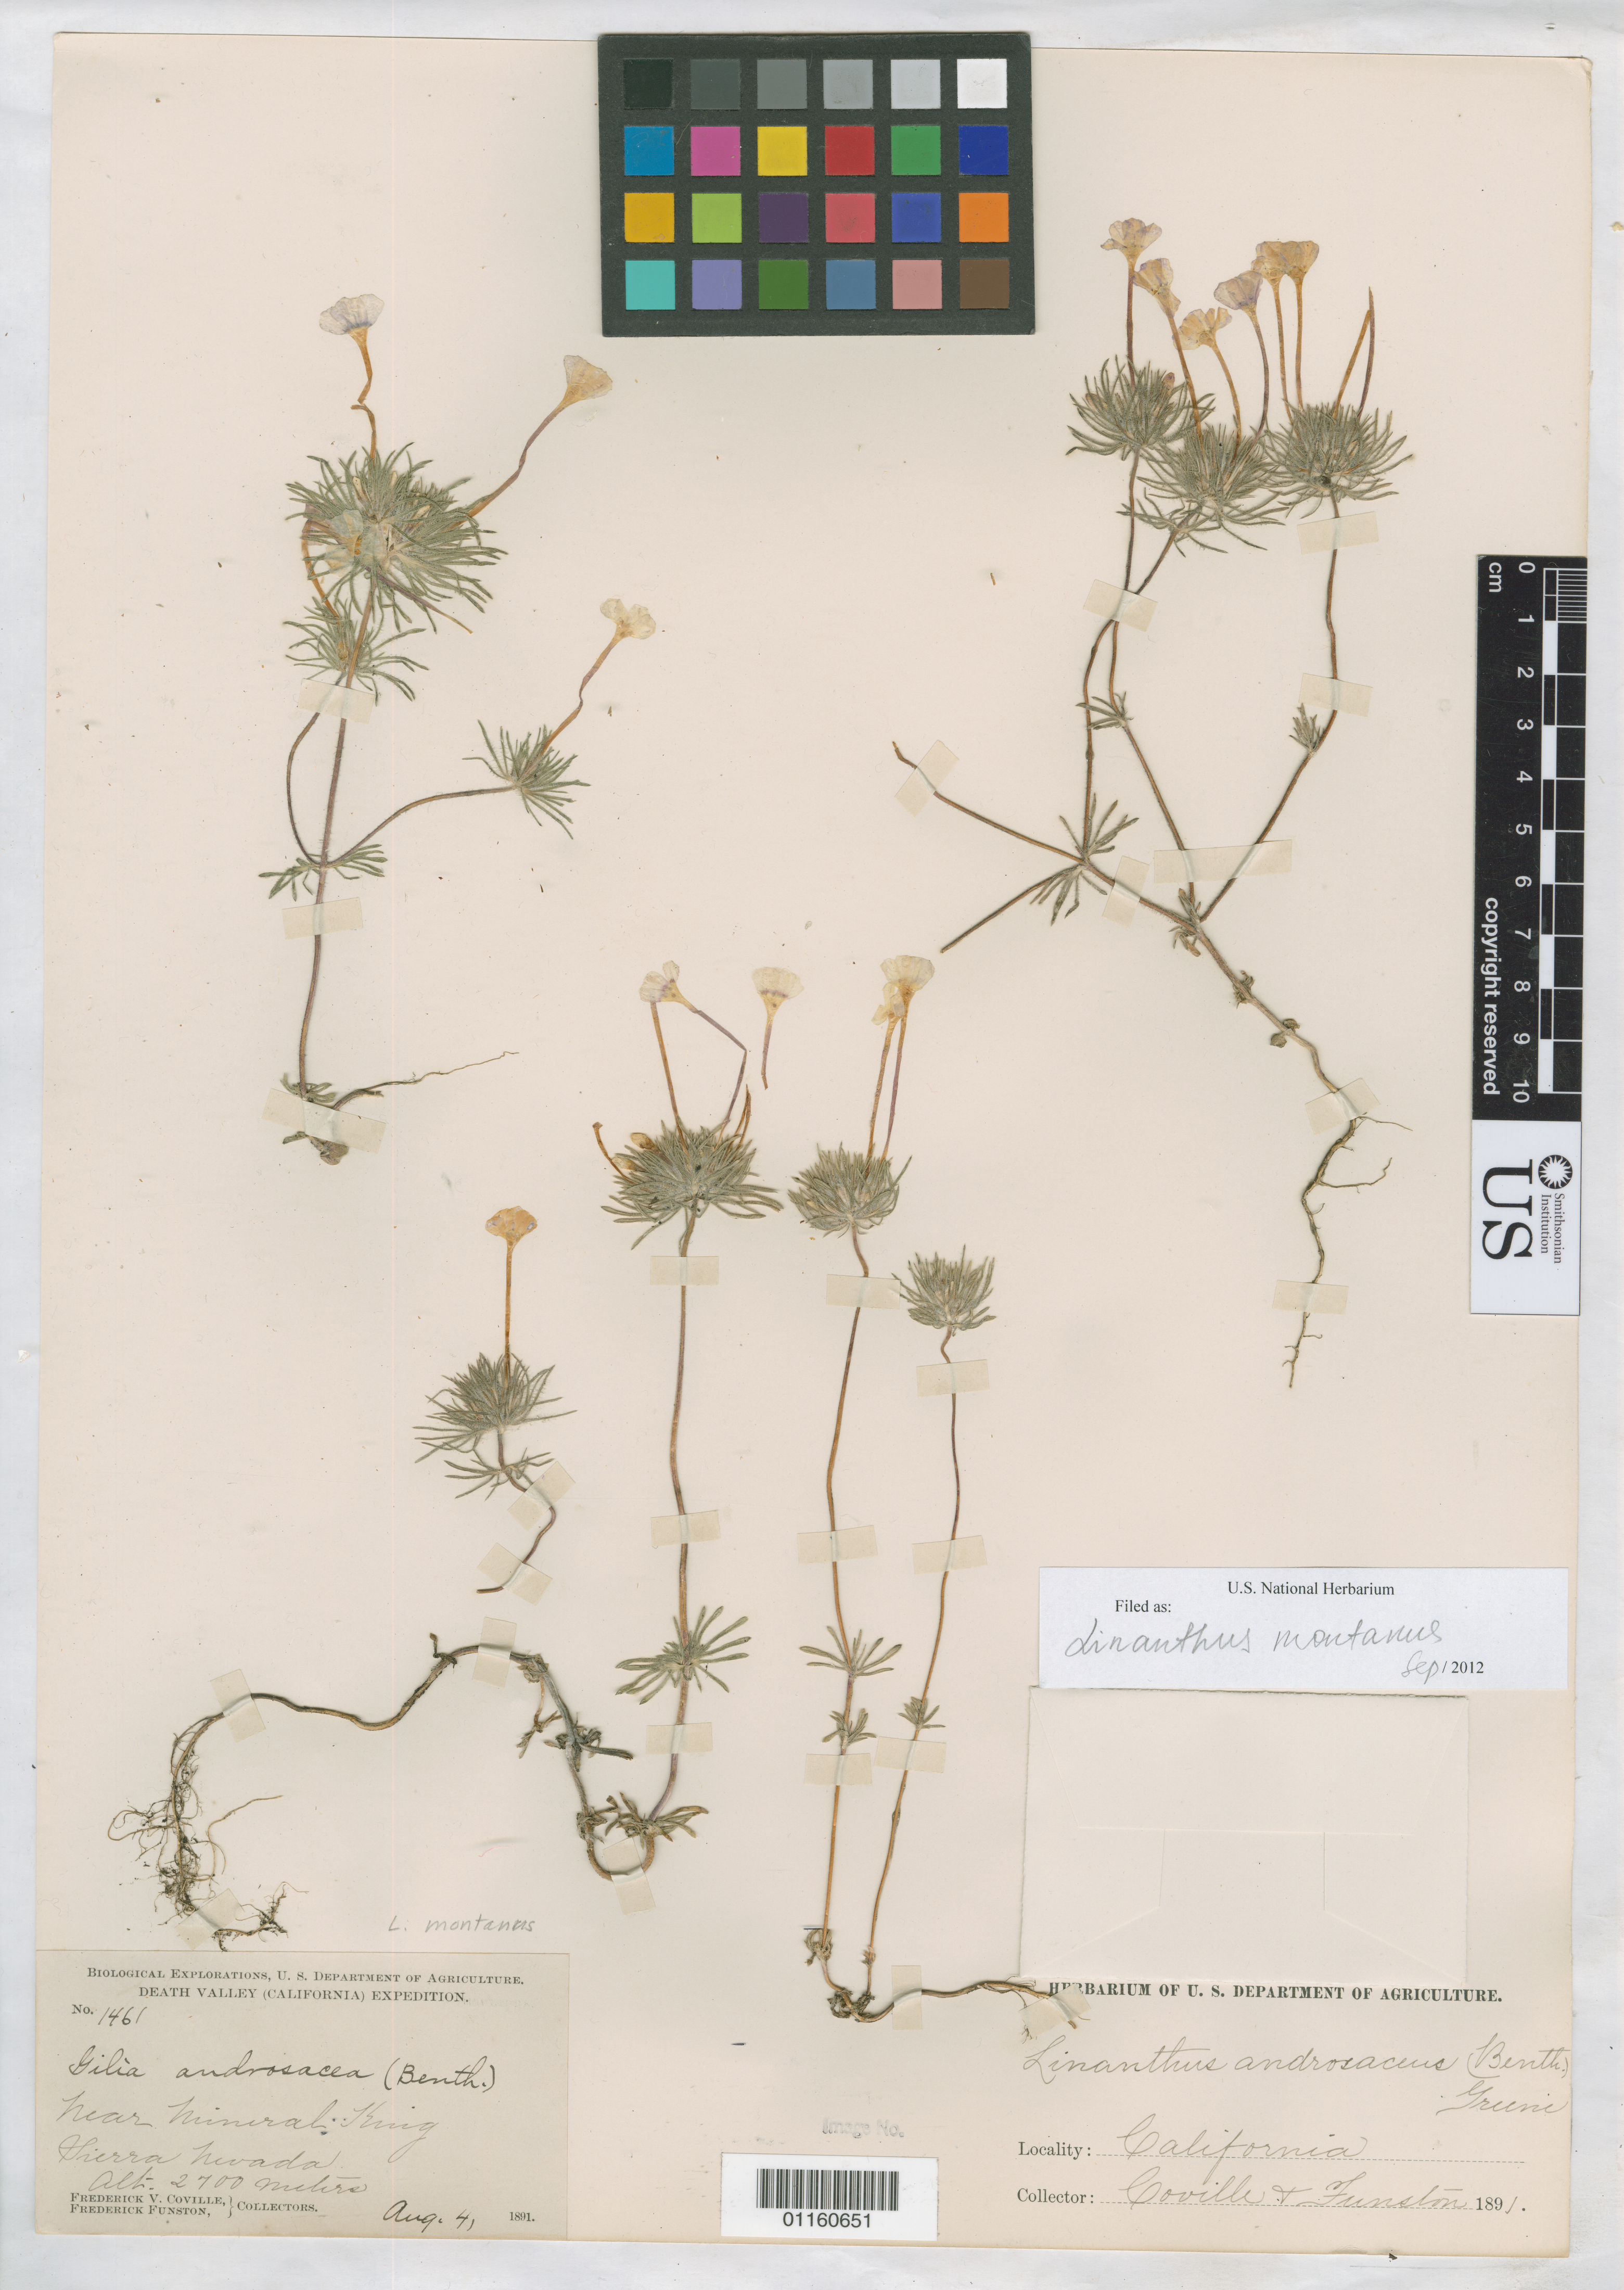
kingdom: Plantae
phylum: Tracheophyta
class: Magnoliopsida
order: Ericales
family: Polemoniaceae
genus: Leptosiphon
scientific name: Leptosiphon montanus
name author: (Greene) J.M. Porter & L.A. Johnson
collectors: F. V. Coville & F. Funston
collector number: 1461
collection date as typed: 4 Aug 1891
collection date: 1891-08-04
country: United States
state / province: California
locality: near Minerl King, Sierra Nevada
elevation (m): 2700